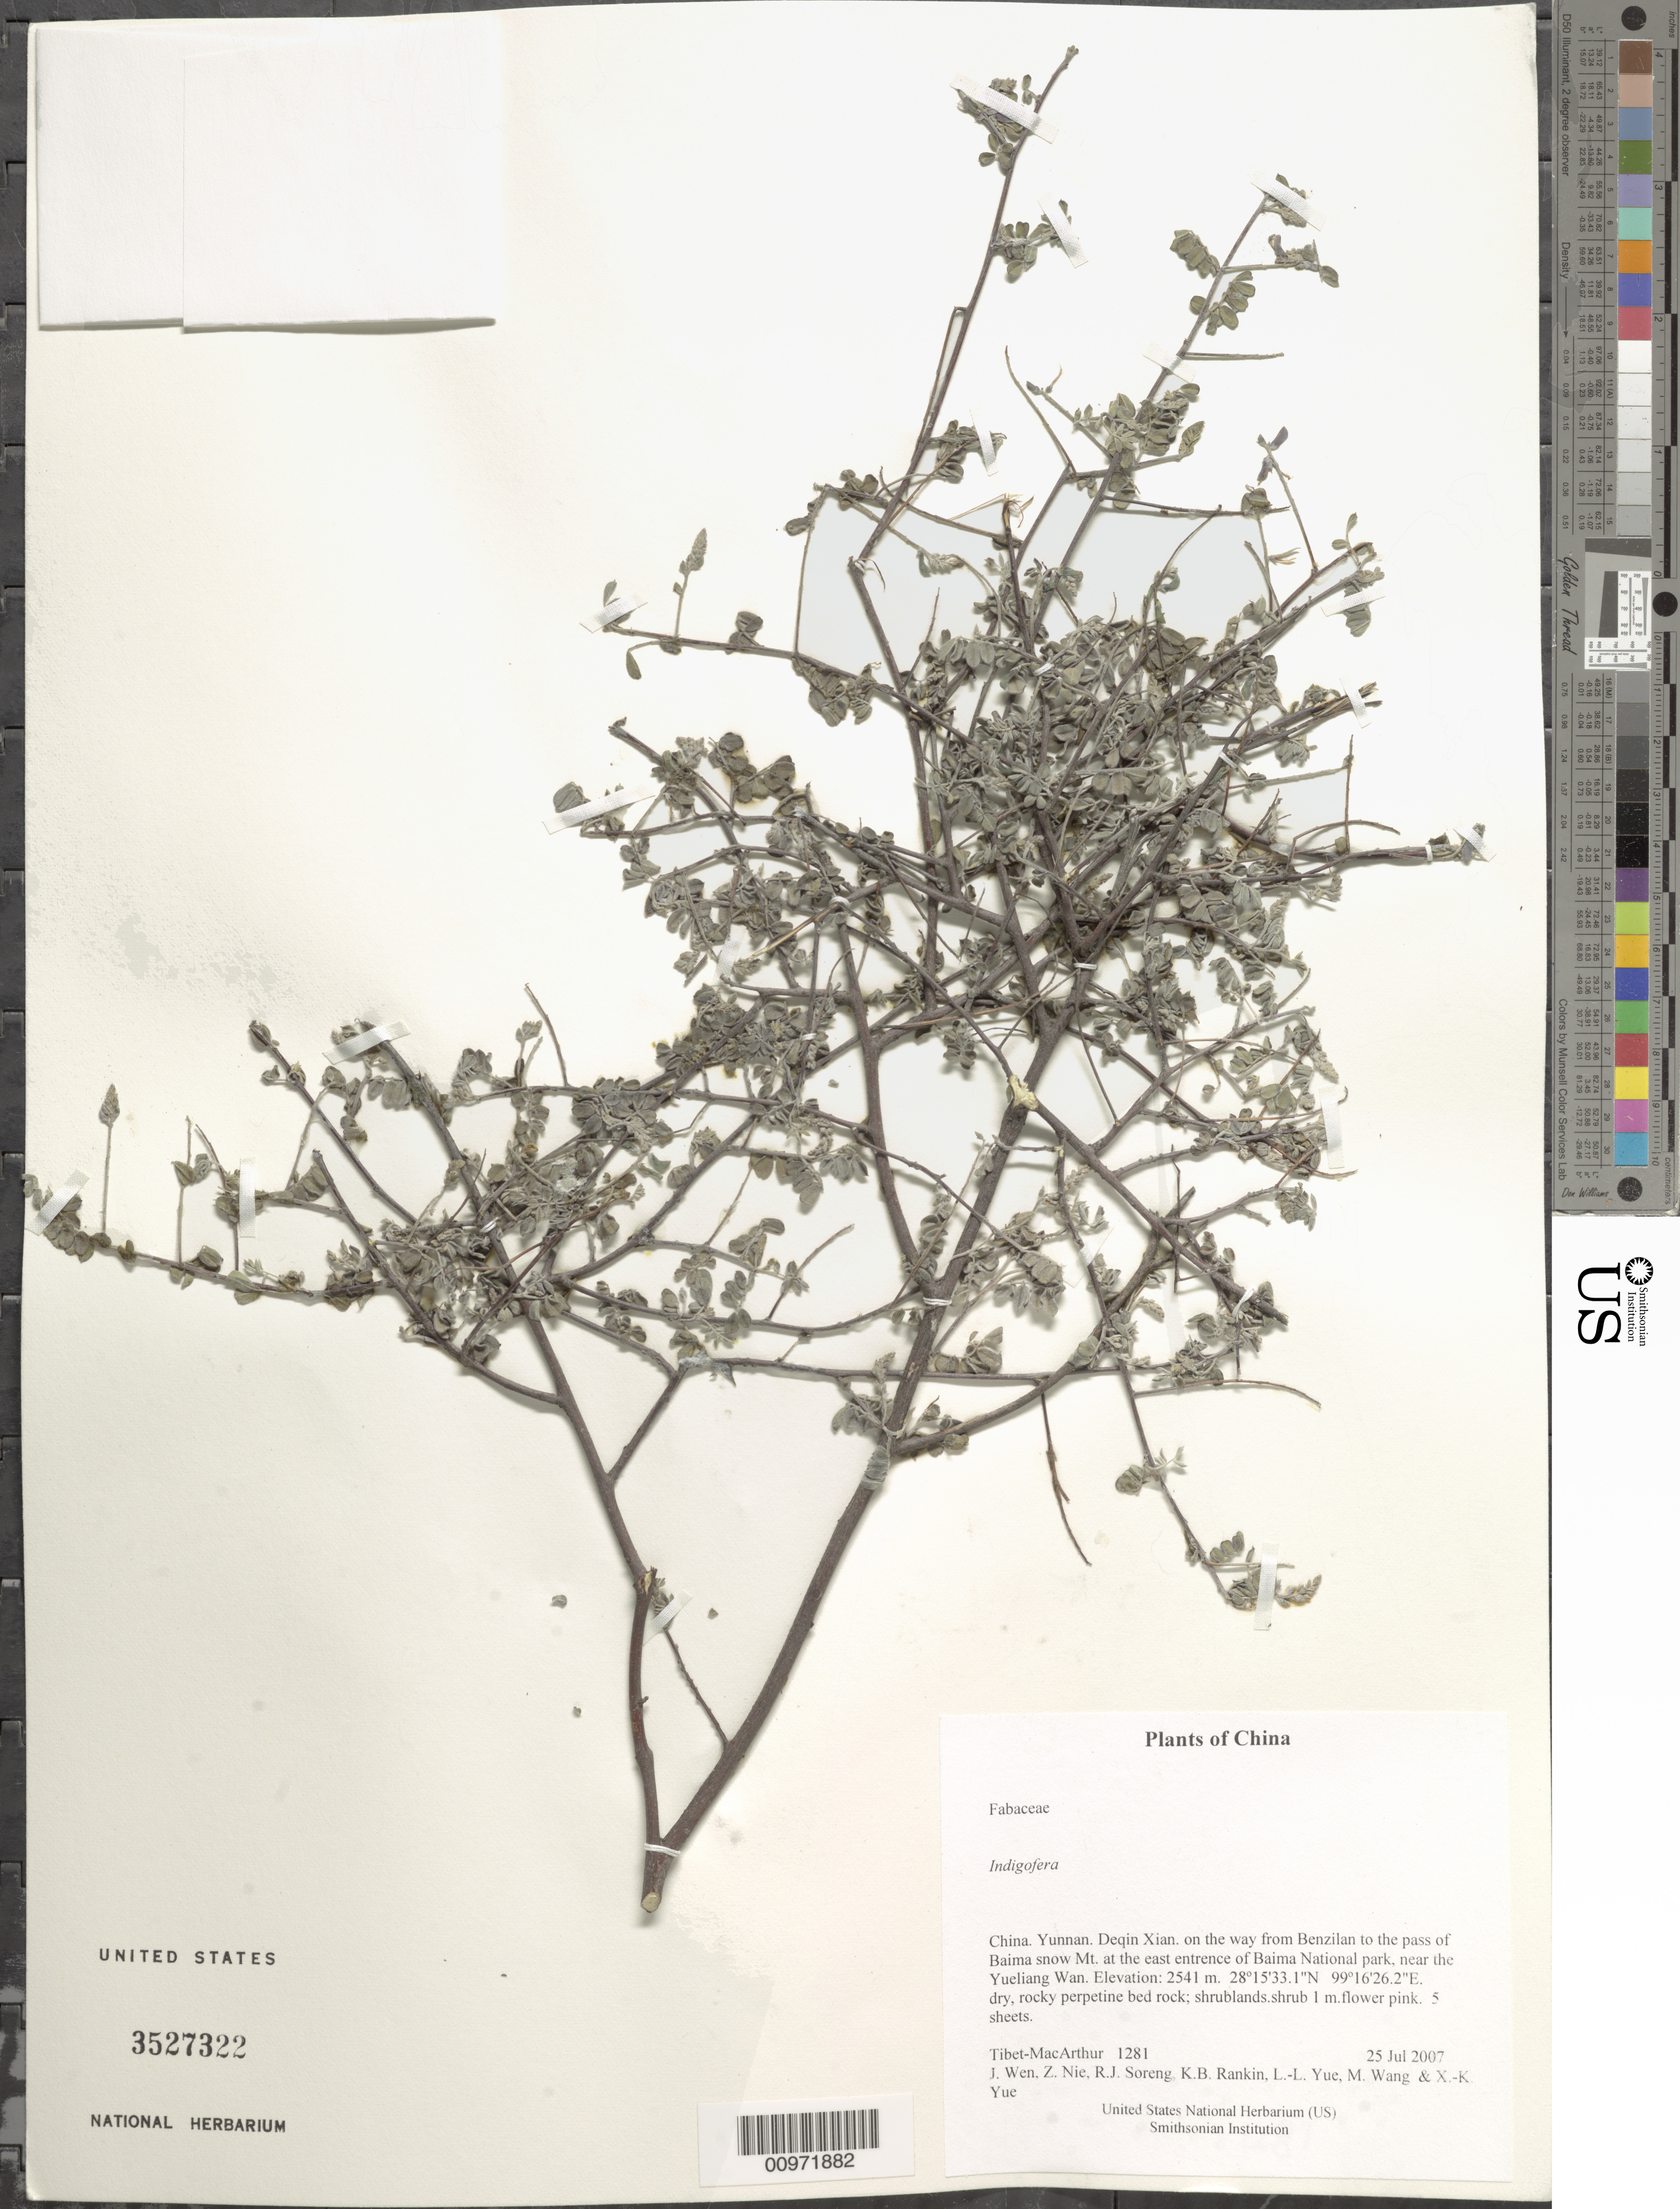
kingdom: Plantae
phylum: Tracheophyta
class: Magnoliopsida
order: Fabales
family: Fabaceae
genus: Indigofera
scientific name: Indigofera sp.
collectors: Tibet-MacArthur, J. Wen, Z. Nie, R. J. Soreng, K. Rankin, L. Yue, M. Wang & X. Yue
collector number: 1281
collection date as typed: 25 Jul 2007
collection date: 2007-07-25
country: China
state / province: Yunnan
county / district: Deqin Xian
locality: on the way from Benzilan to the pass of Baima snow Mt. at the east entrence of Baima National park, near the Yueliang Wan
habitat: dry, rocky perpetine bed rock; shrublands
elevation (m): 2541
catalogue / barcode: US 3527322